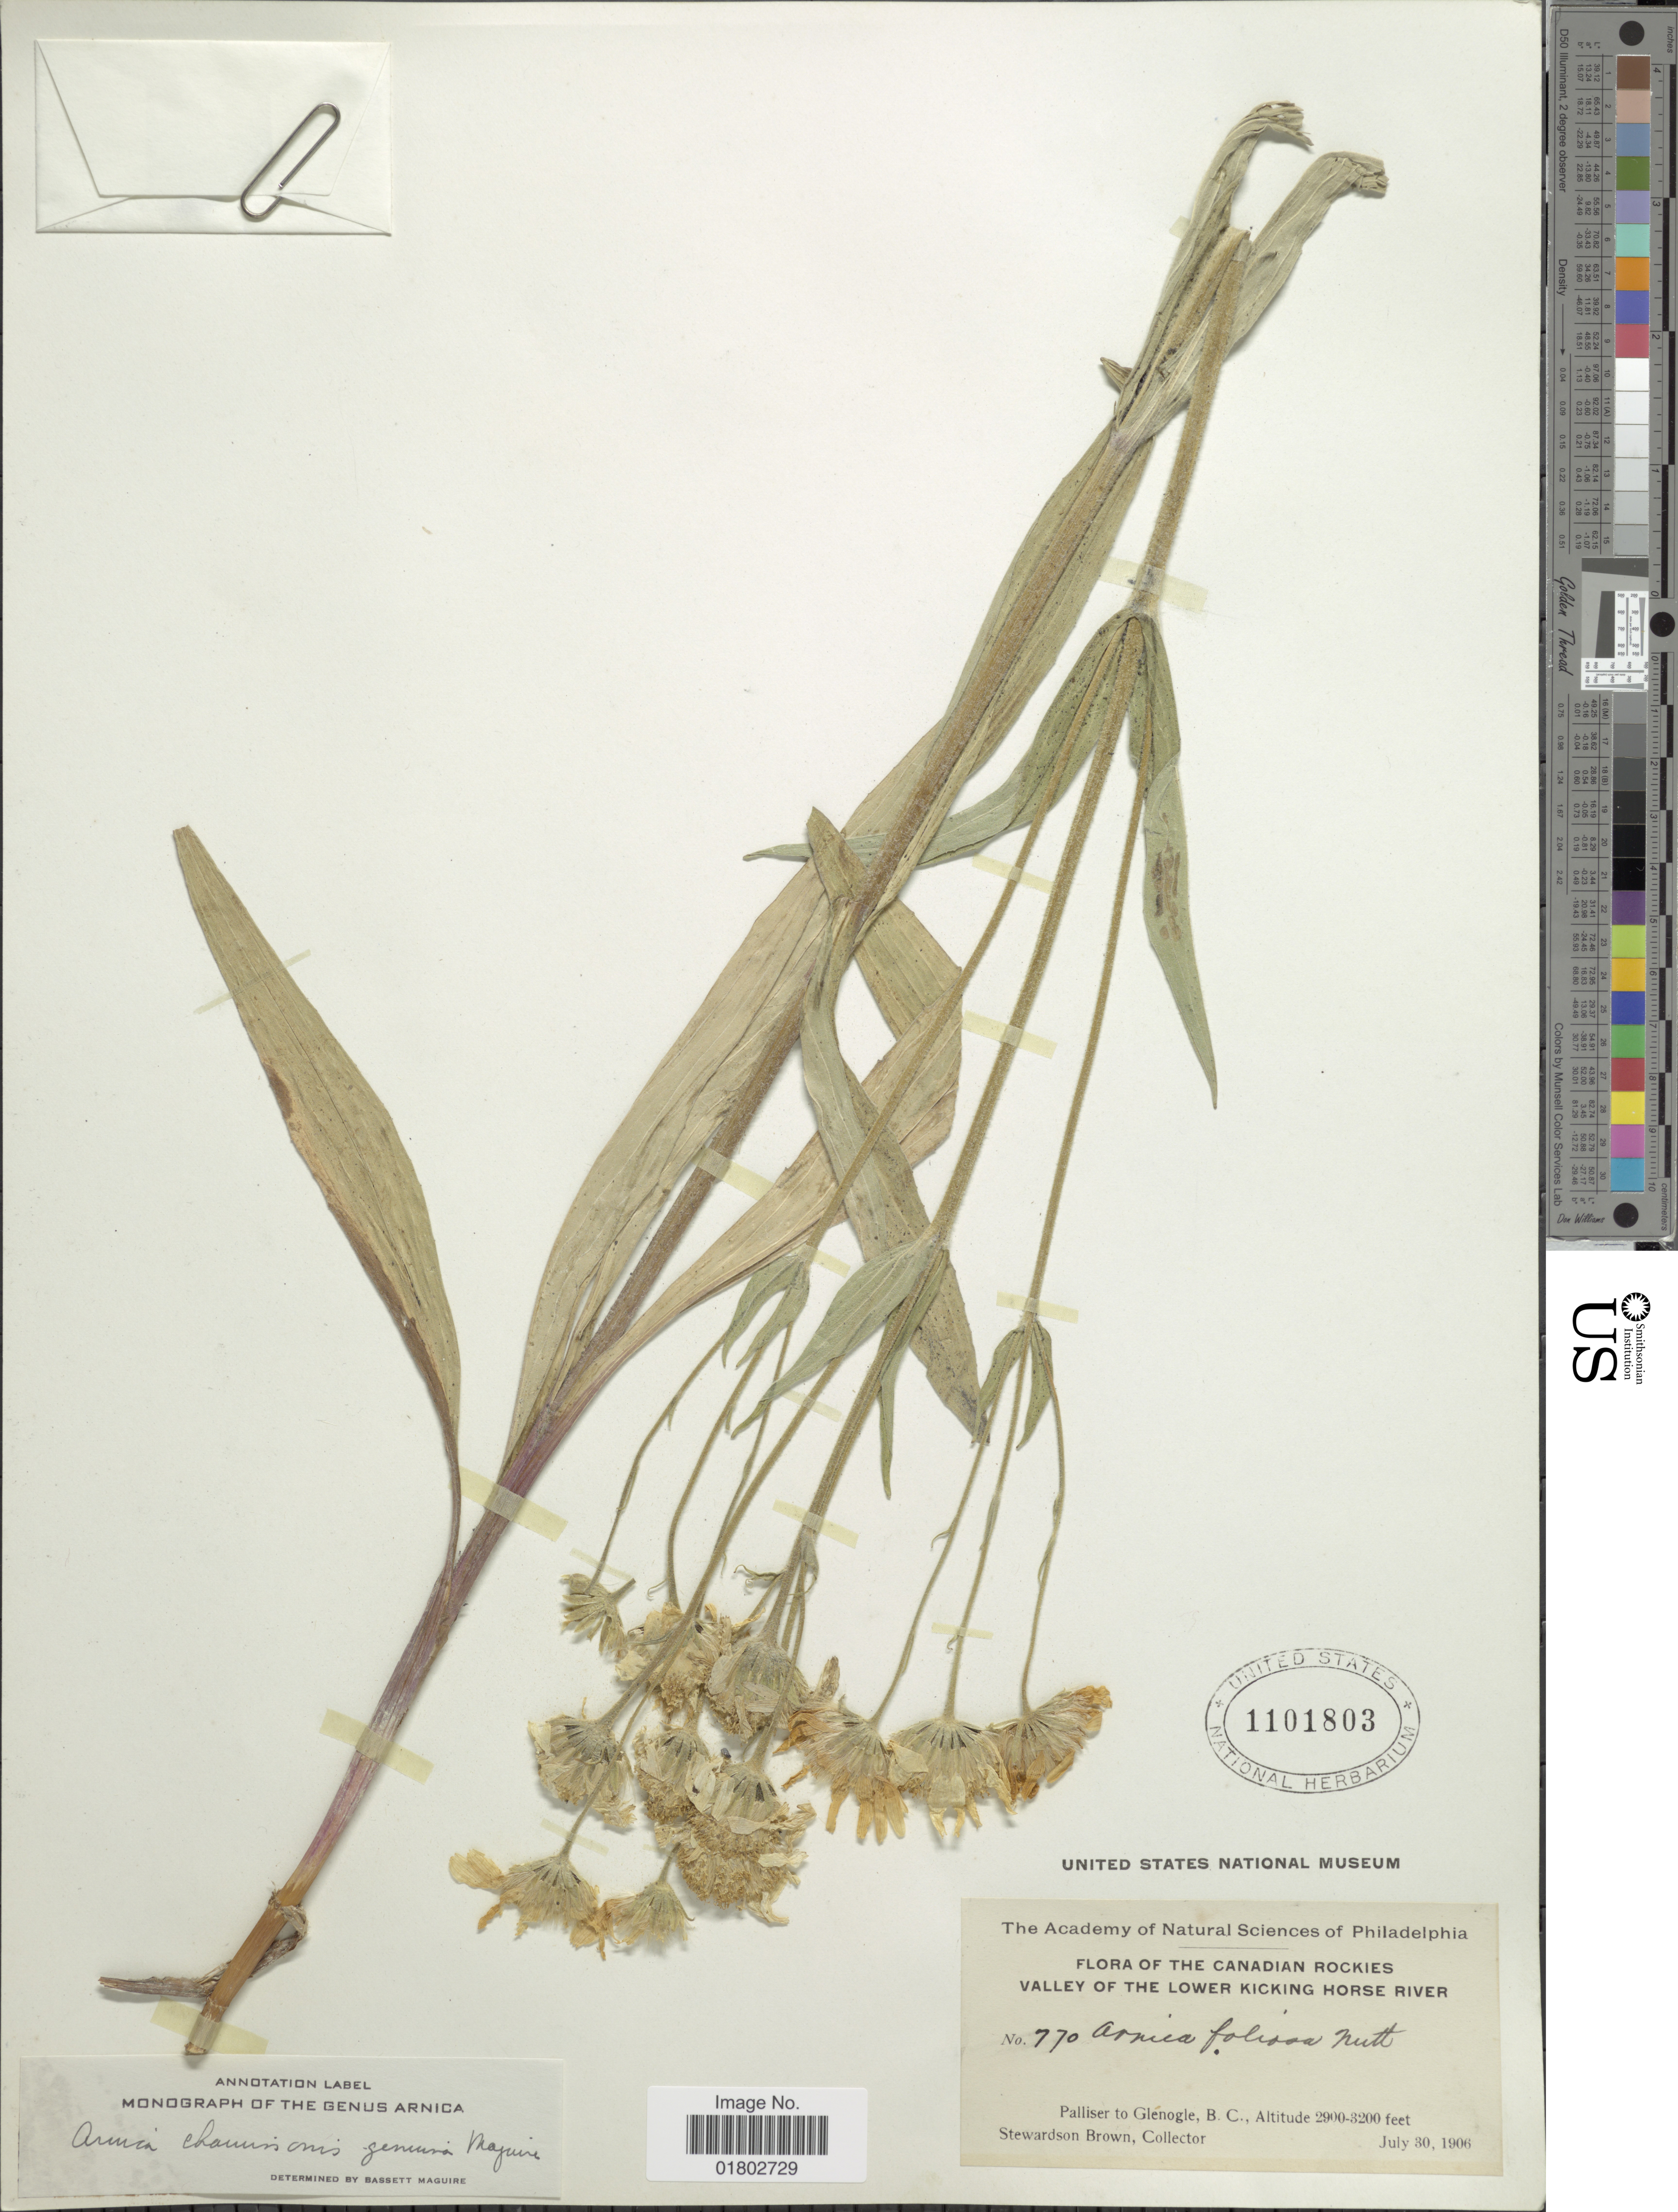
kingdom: Plantae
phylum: Tracheophyta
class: Magnoliopsida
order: Asterales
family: Asteraceae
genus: Arnica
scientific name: Arnica chamissonis subsp. genuina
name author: Maguire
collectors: S. Brown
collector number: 770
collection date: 1906-07-30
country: Canada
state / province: British Columbia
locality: The Canadian Rockies Valley of The Lower Kicking Horse River, Palliser to Glenogle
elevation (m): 884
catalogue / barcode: US 1101803